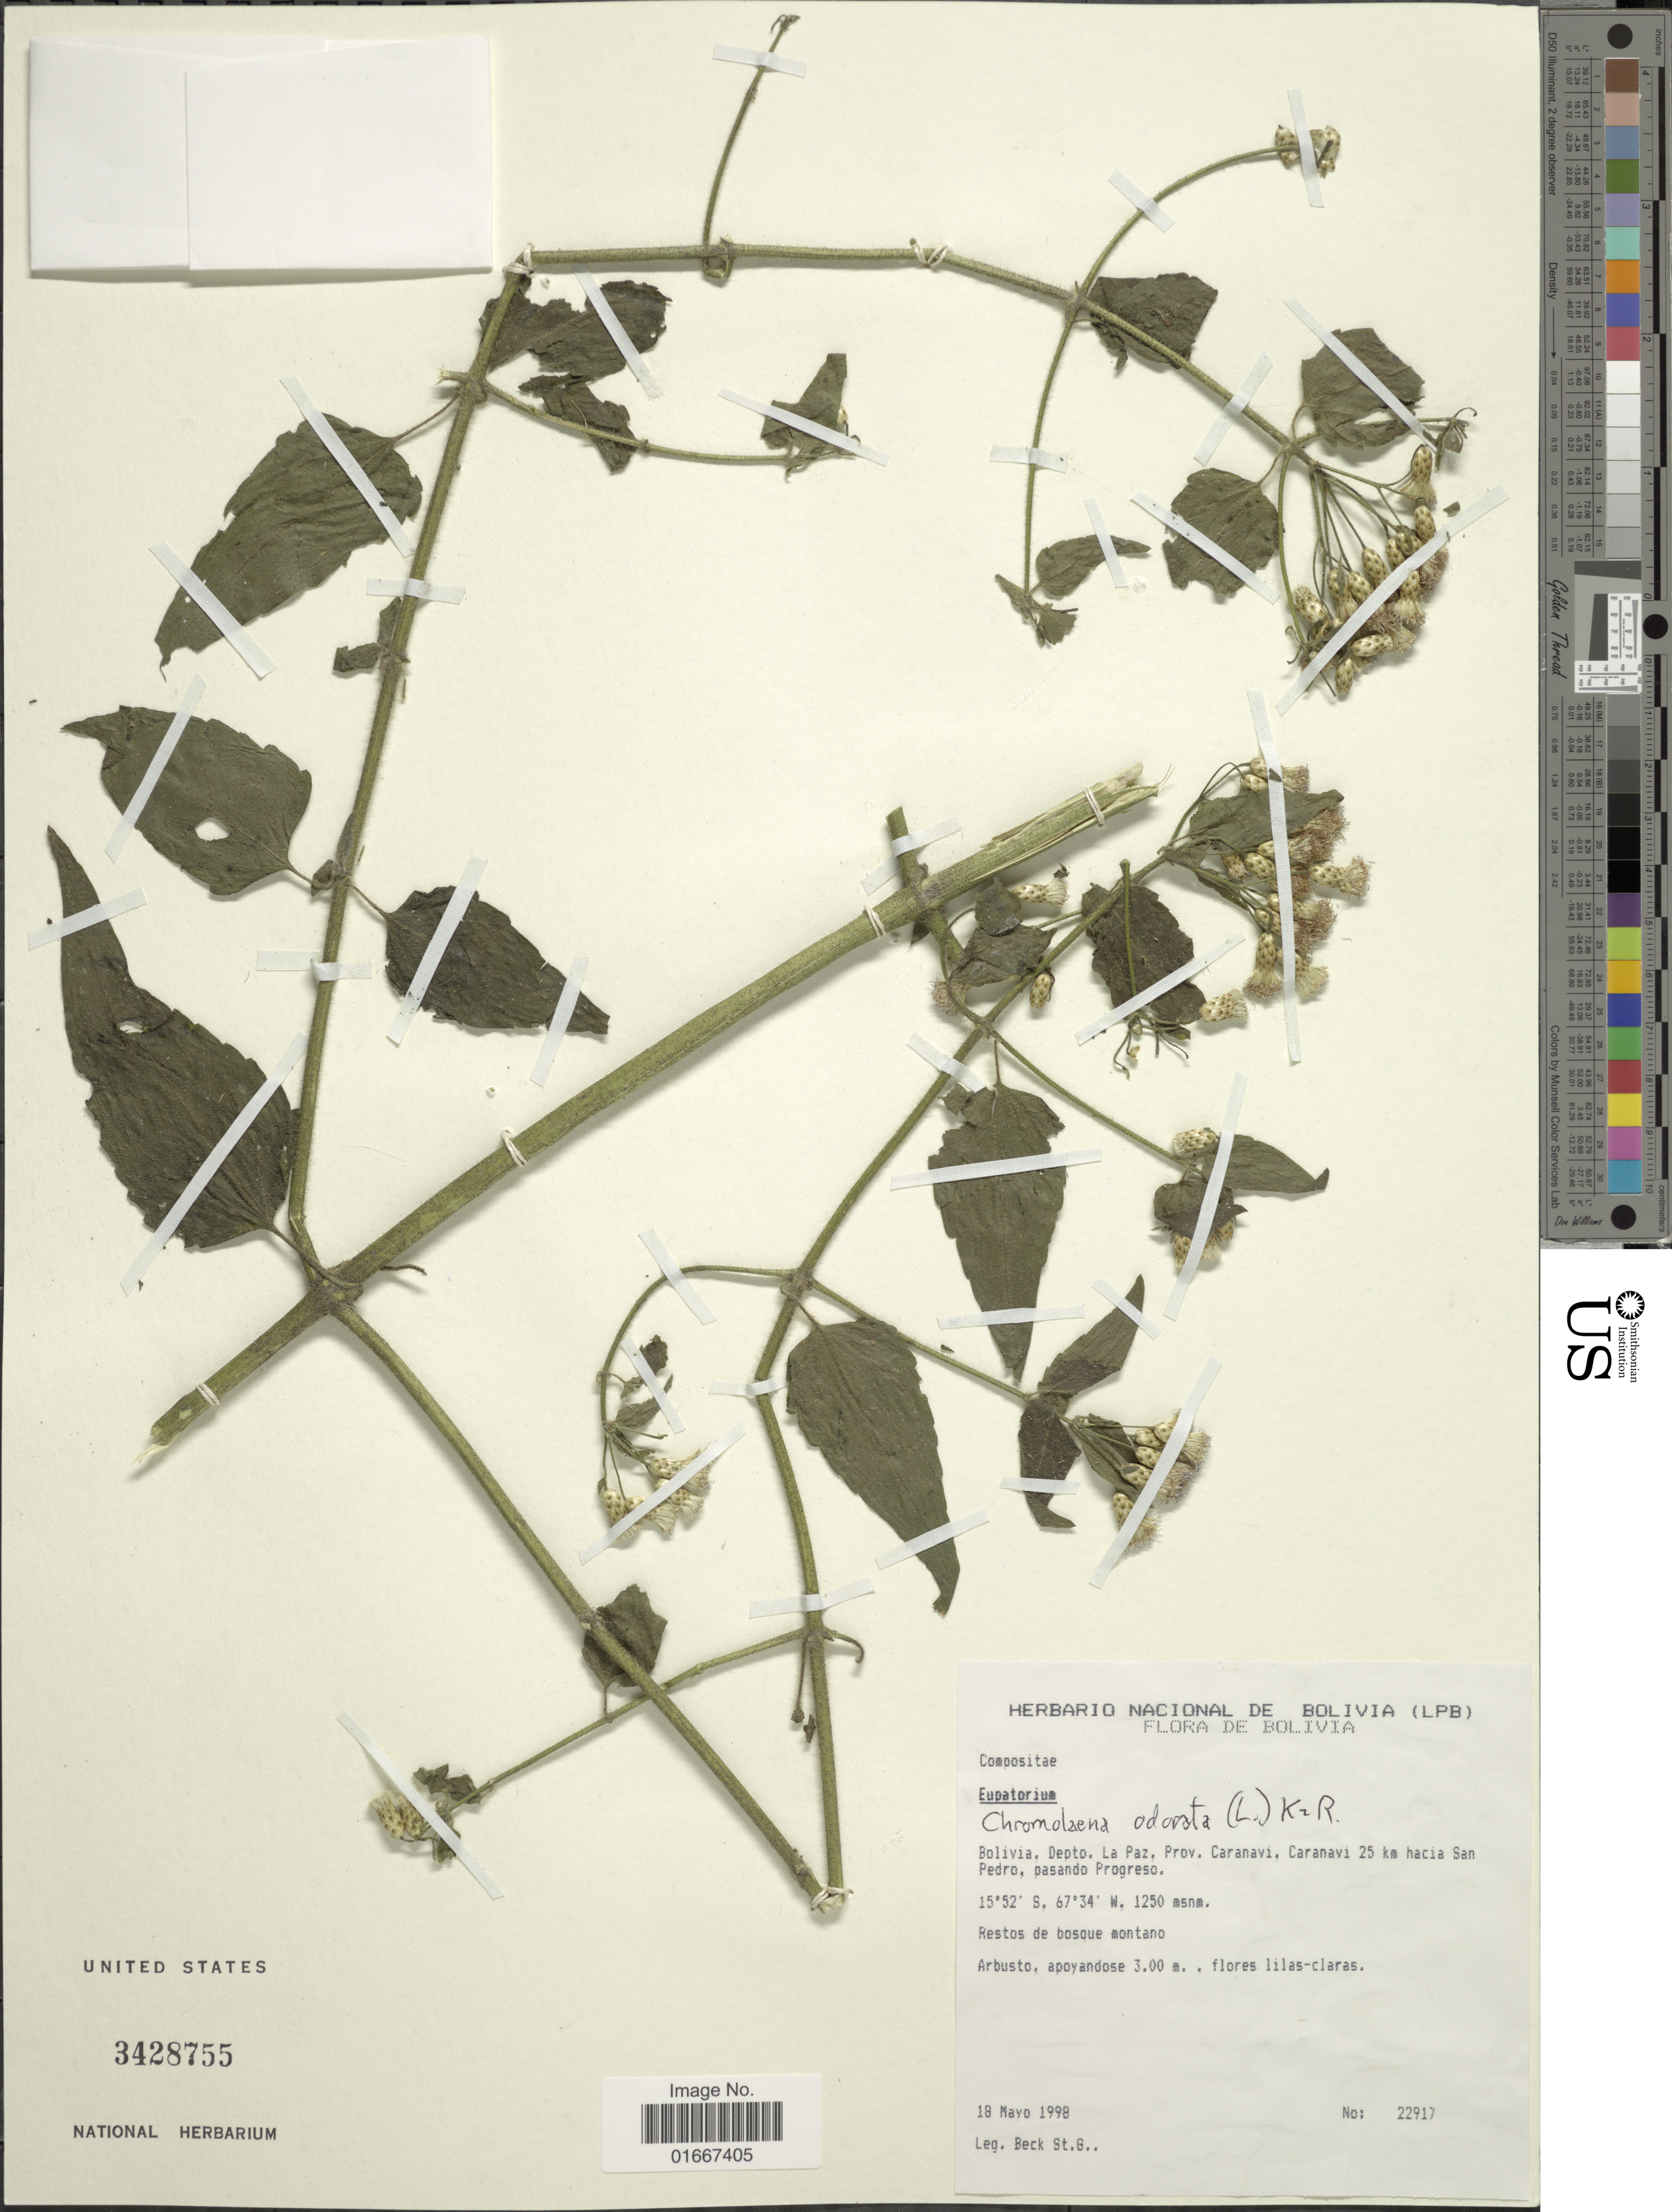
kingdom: Plantae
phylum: Tracheophyta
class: Magnoliopsida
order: Asterales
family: Asteraceae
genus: Chromolaena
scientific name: Chromolaena odorata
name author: (L.) R.M. King & H. Rob.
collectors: S. G. Beck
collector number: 22917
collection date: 1998-05-18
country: Bolivia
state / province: La Paz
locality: Prov. Caranavi, Caranavi 25 km hacia San Pedro, pasando Progreso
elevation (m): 1250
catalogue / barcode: US 3428755